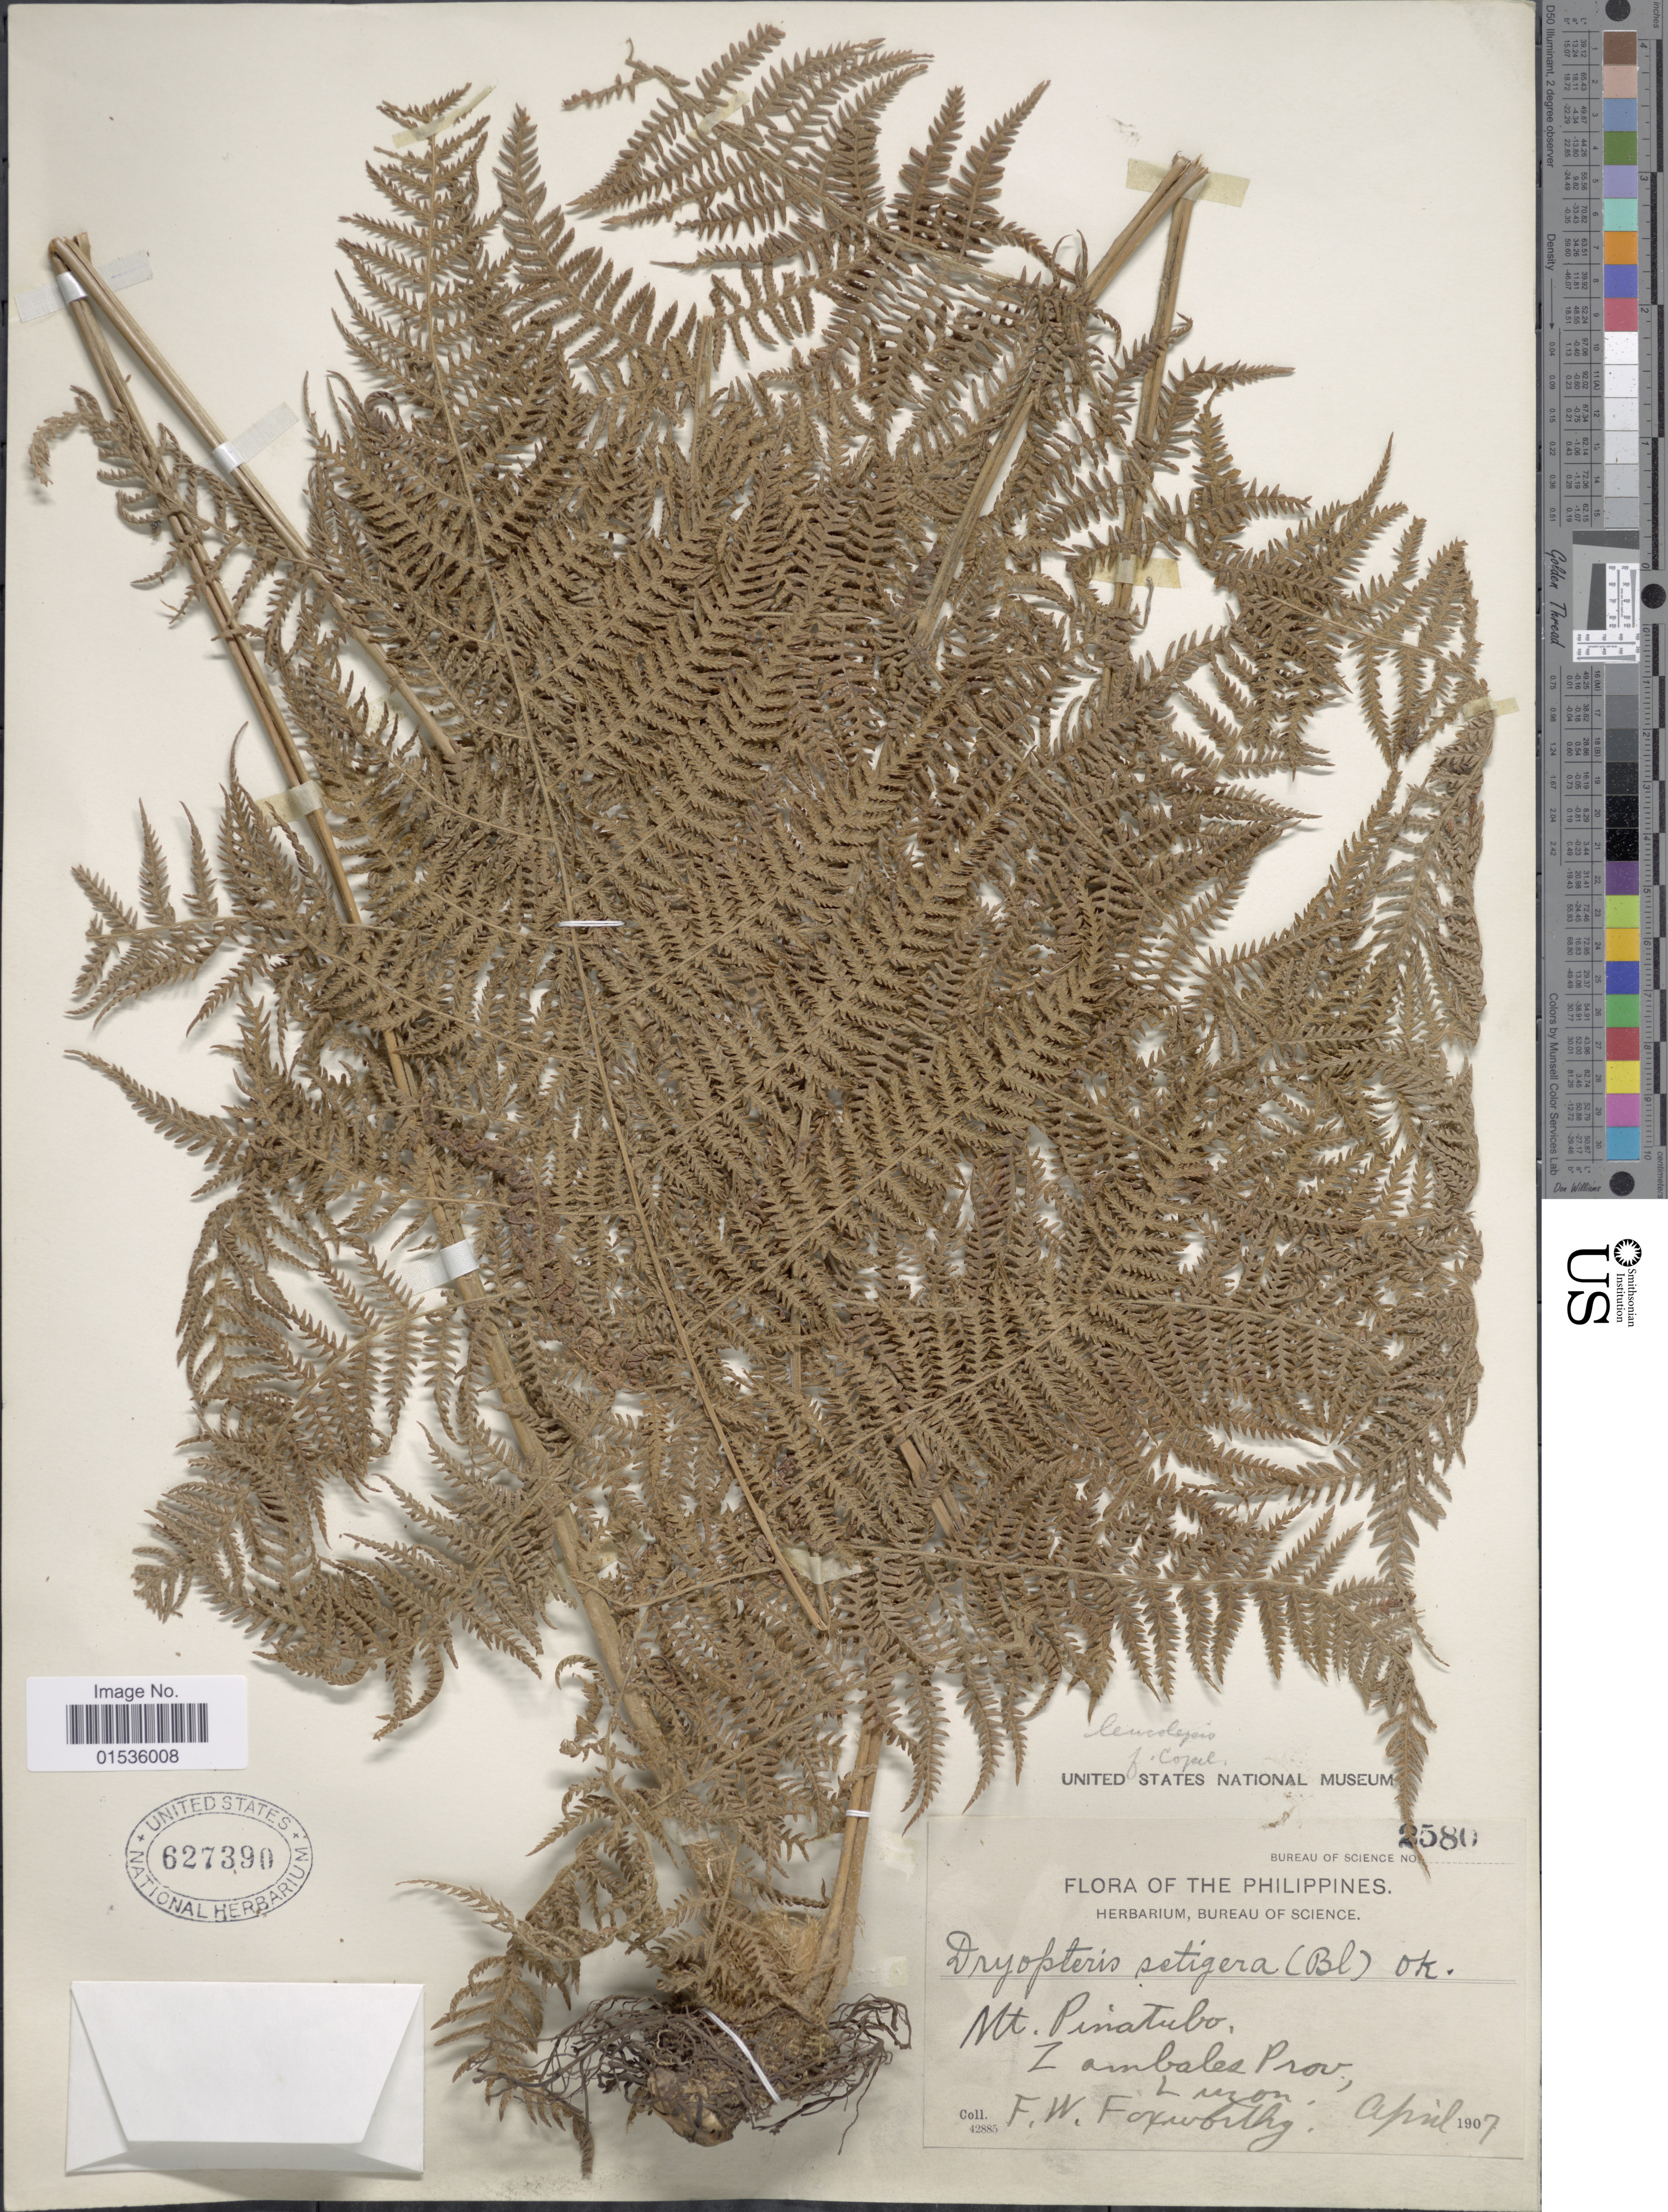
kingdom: Plantae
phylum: Tracheophyta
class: Polypodiopsida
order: Polypodiales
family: Thelypteridaceae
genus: Macrothelypteris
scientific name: Macrothelypteris polypodioides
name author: (Hook.) Holttum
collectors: F. W. Foxworthy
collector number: Bureau of Science 2580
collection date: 1907-04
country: Philippines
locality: Philippine, Mt. Pinatubo, Zambales Prov., Luzon.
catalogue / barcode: US 627390